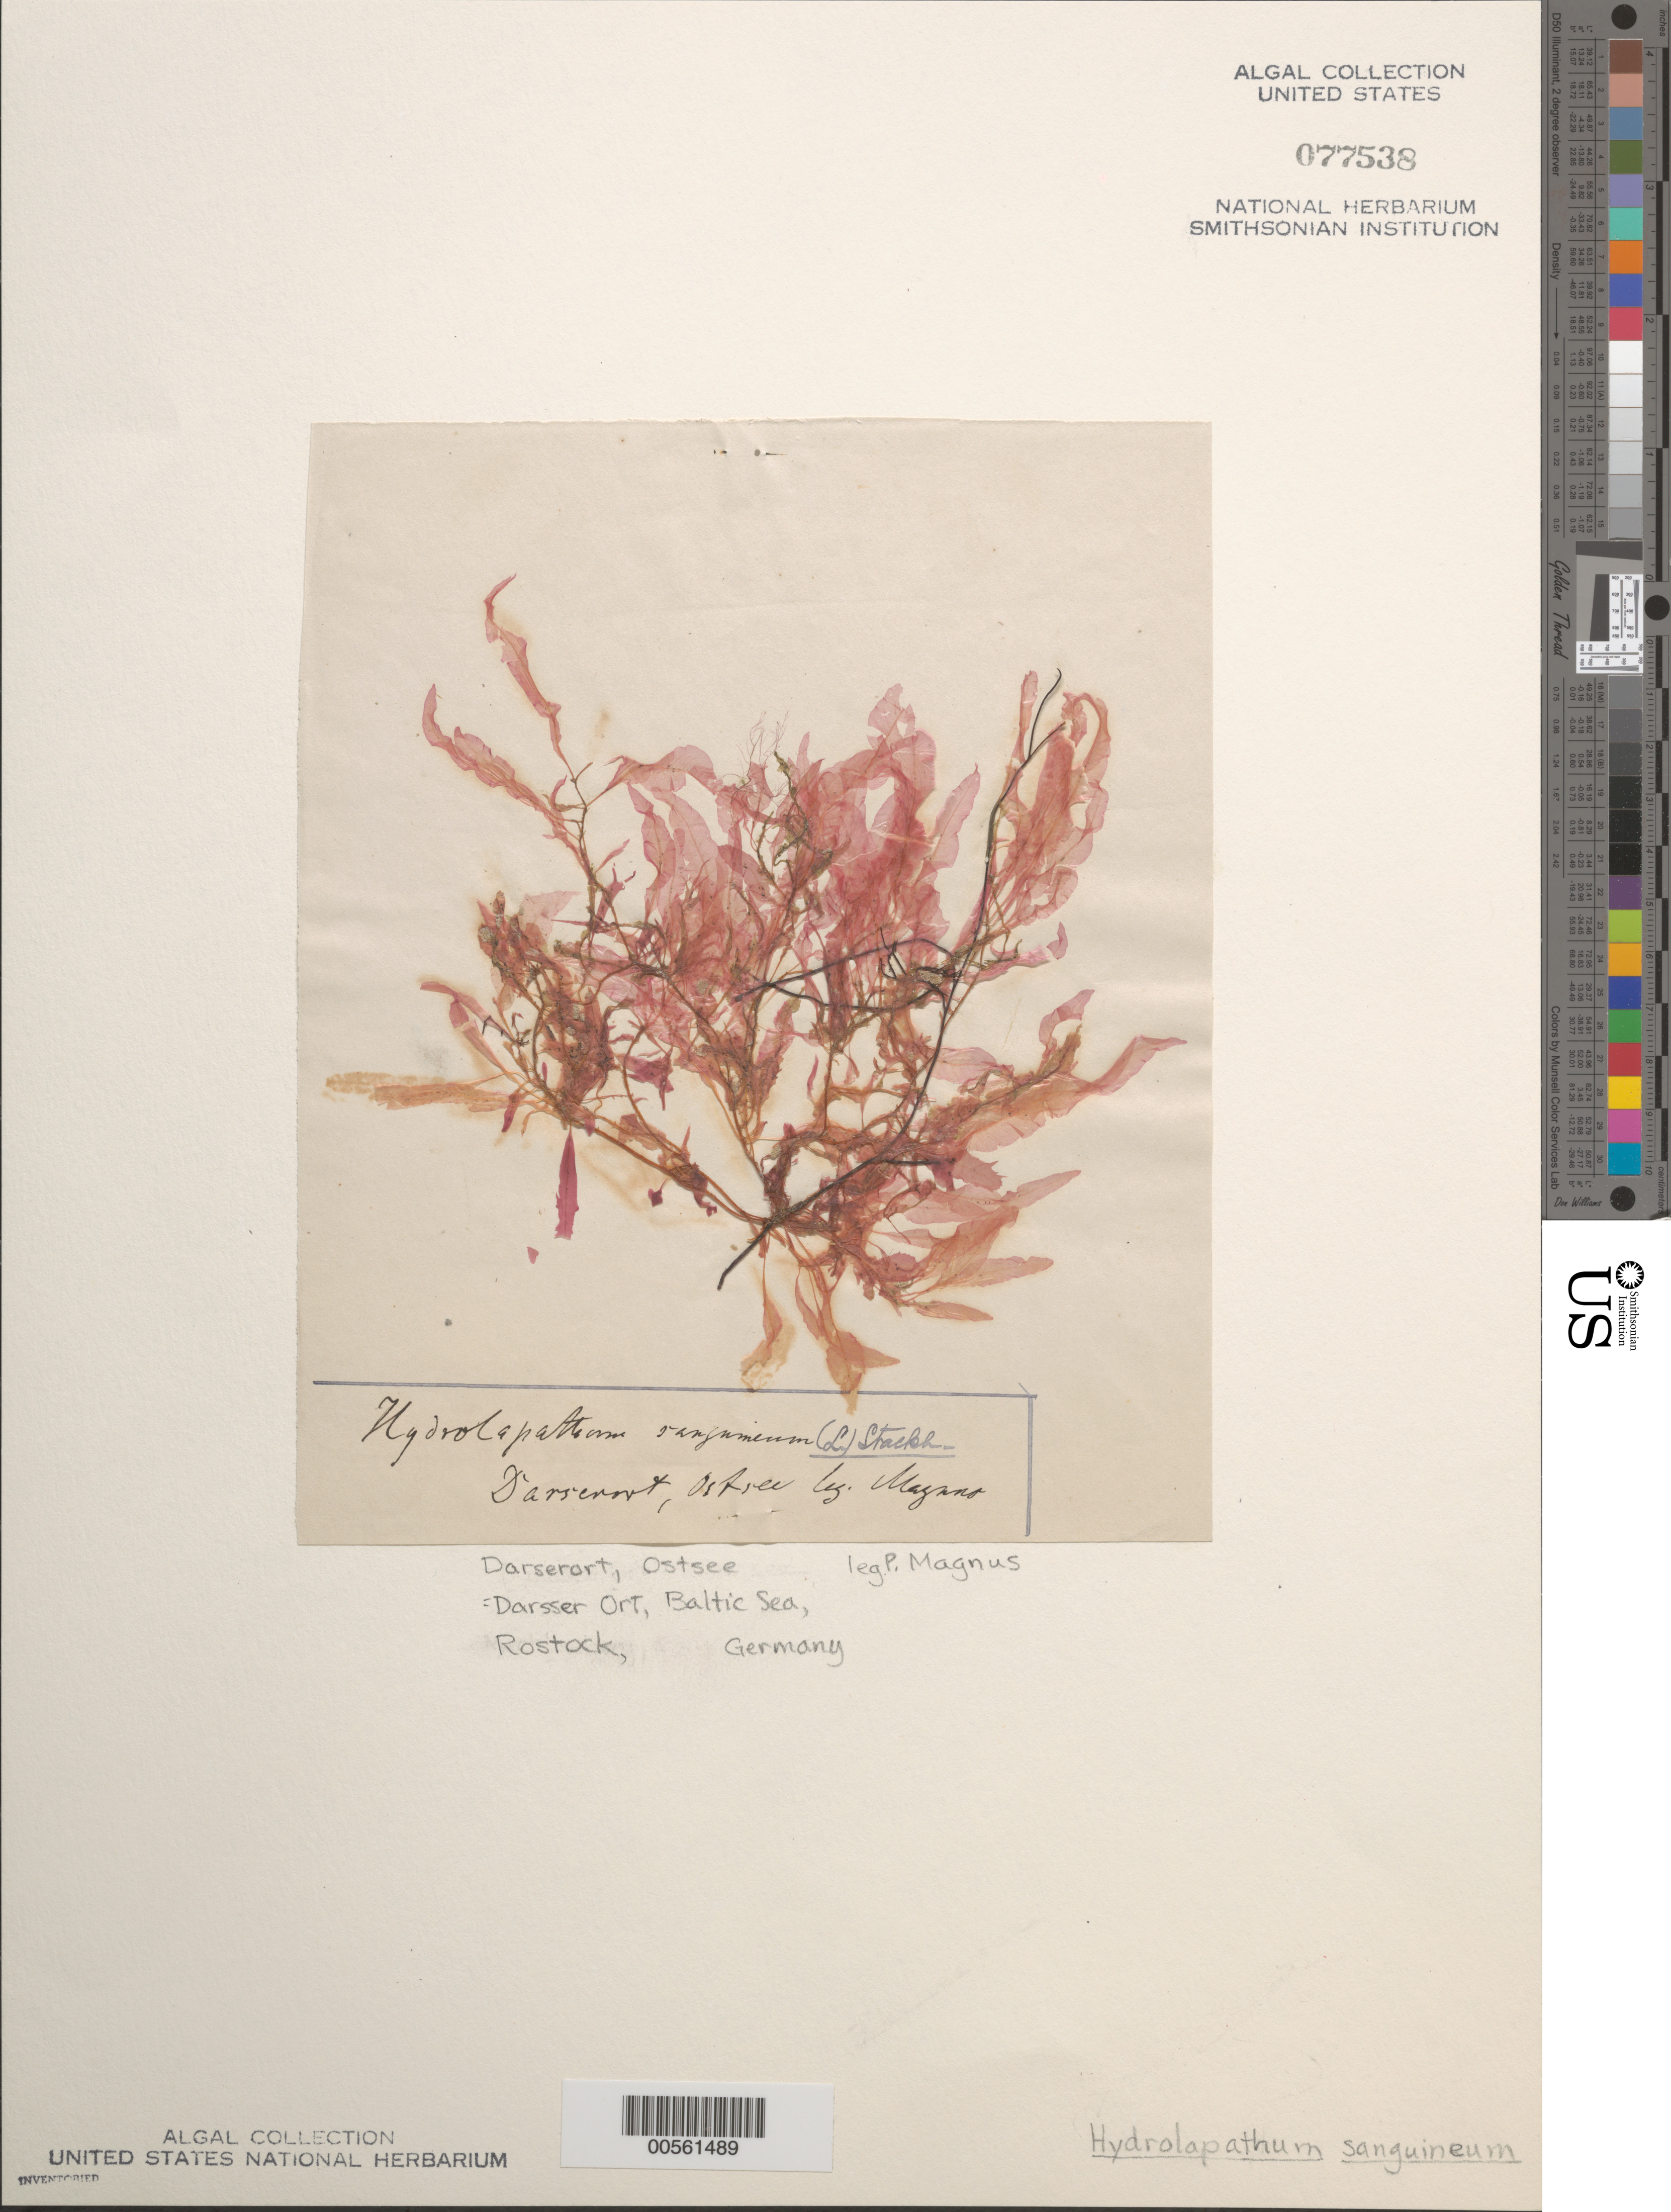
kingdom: Plantae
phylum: Rhodophyta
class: Florideophyceae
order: Ceramiales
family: Delesseriaceae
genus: Hydrolapathum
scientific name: Hydrolapathum sanguineum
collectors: P. W. Magnus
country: Germany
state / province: Mecklenburg-Vorpommern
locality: Baltic Sea, Darsser Ort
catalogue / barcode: US 77538